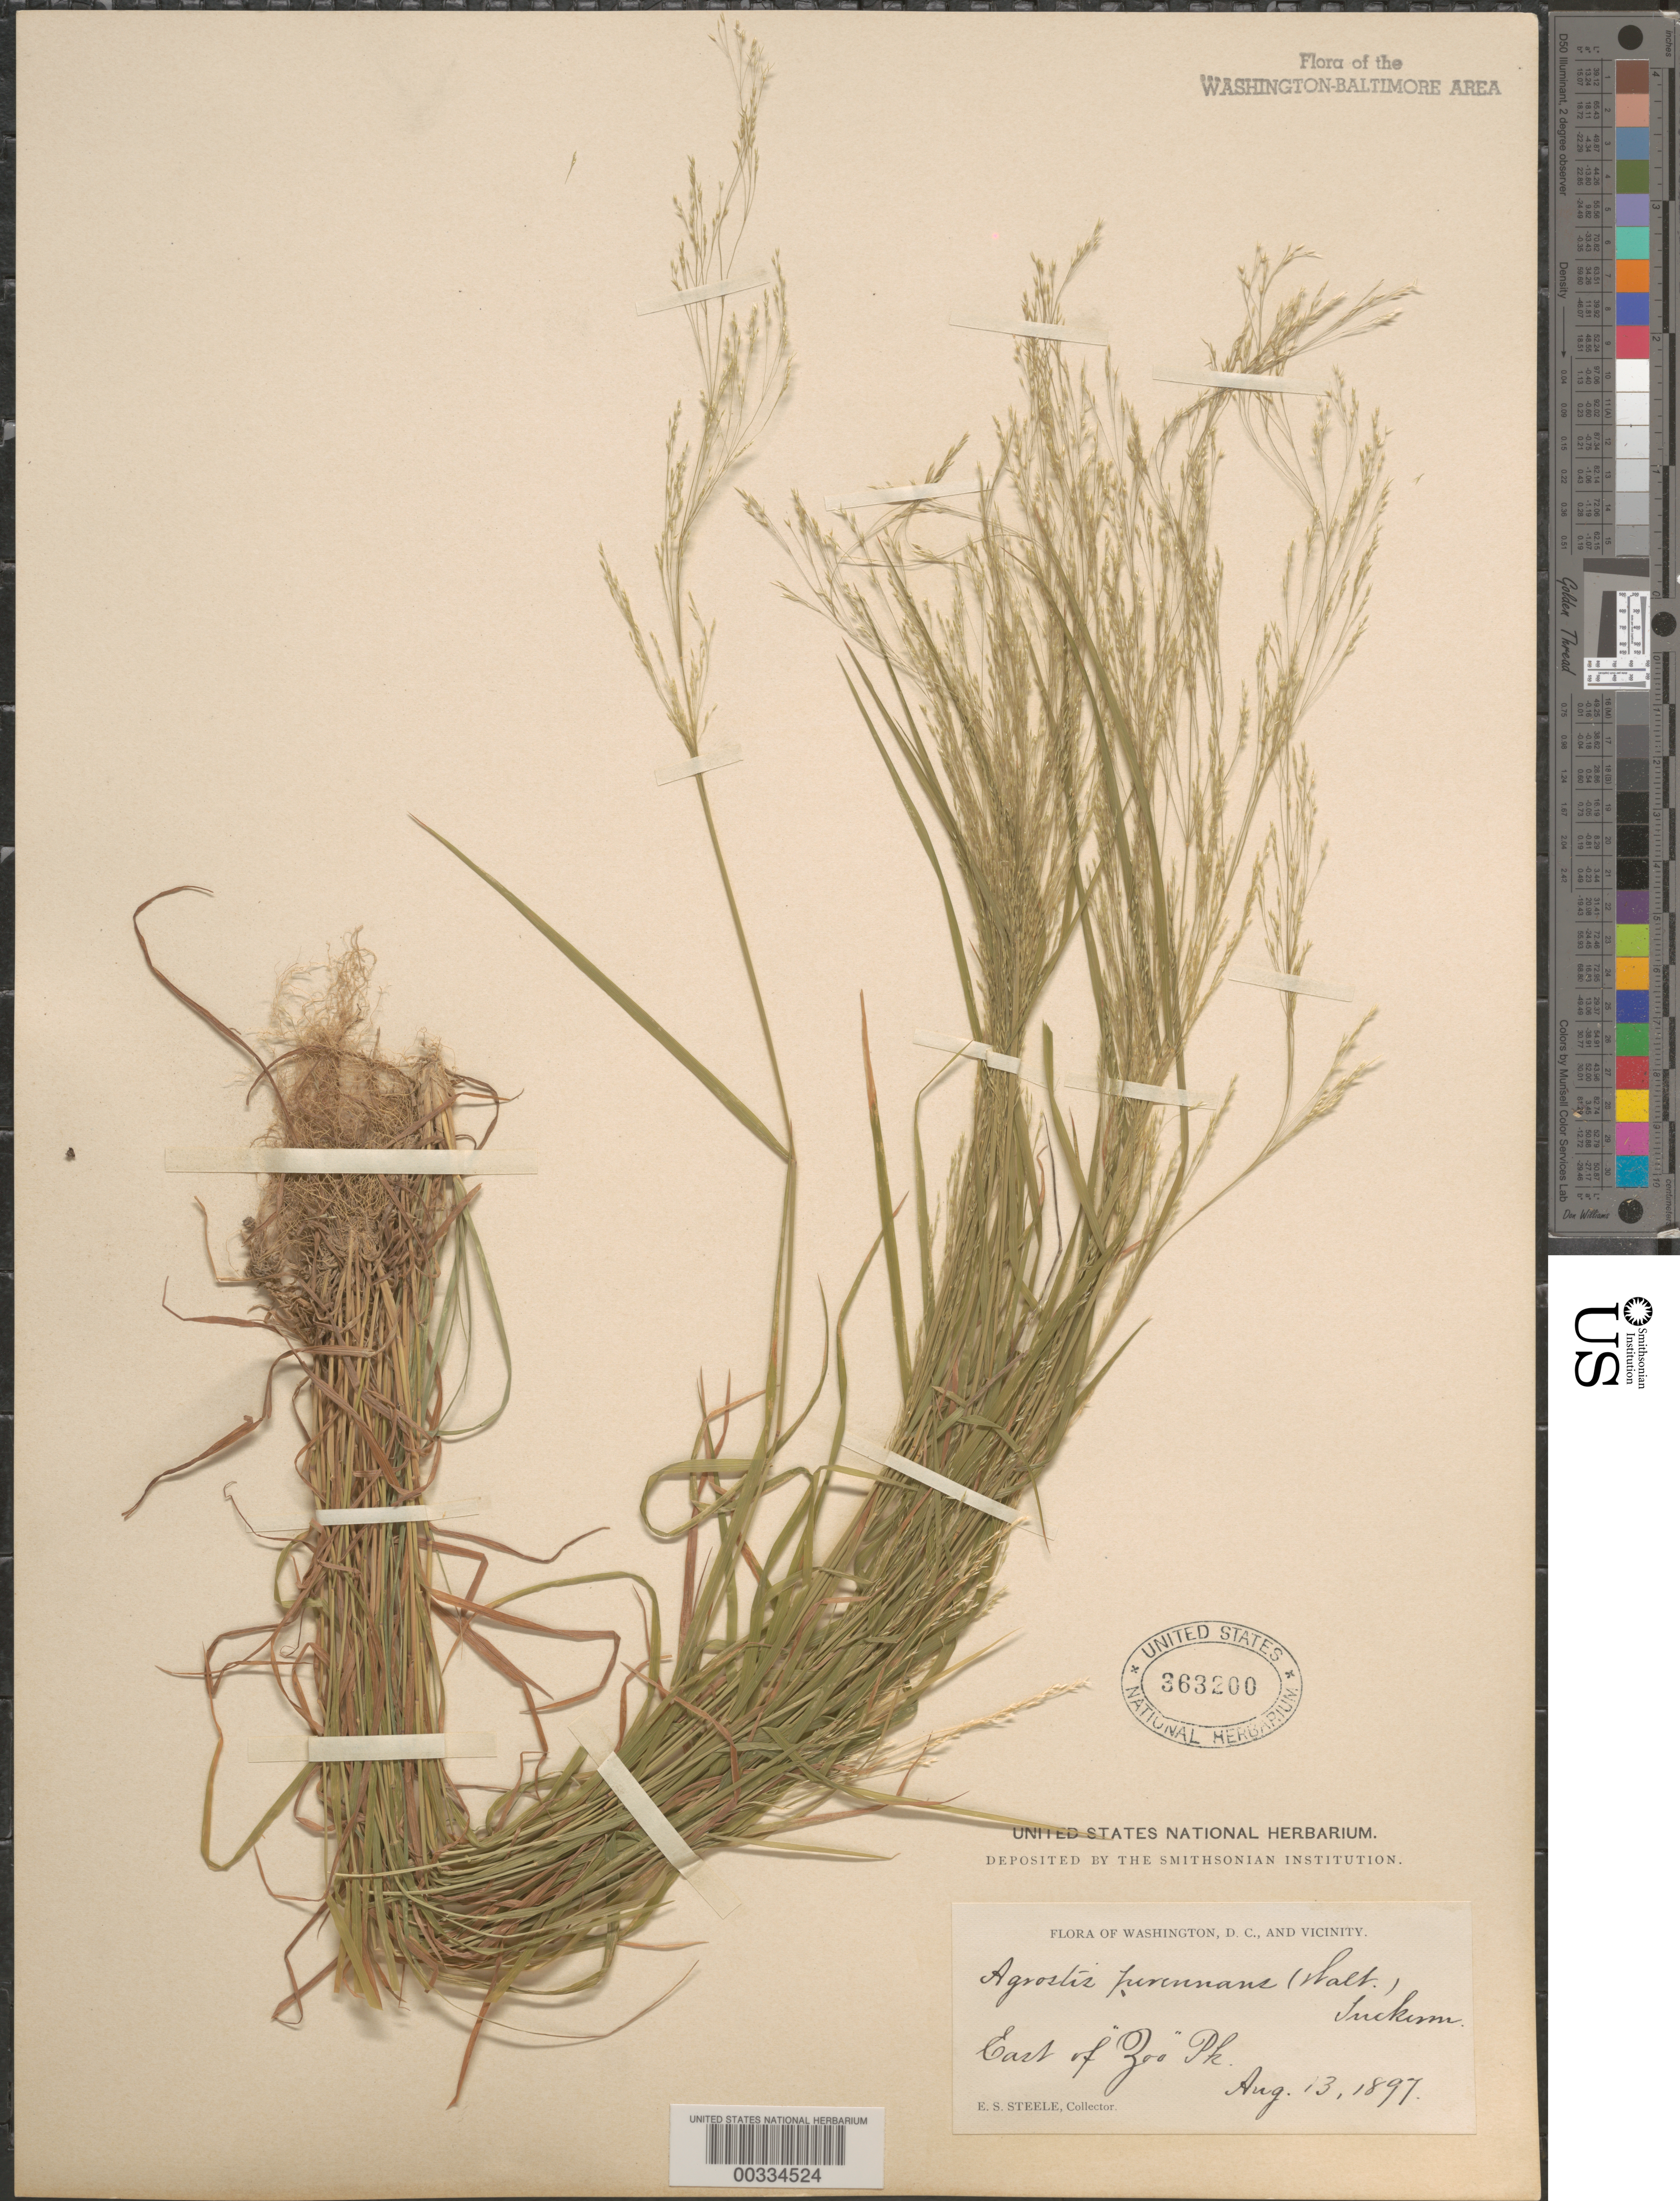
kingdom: Plantae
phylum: Tracheophyta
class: Liliopsida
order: Poales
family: Poaceae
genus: Agrostis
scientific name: Agrostis perennans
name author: (Walter) Tuck.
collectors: E. Steele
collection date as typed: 13 Aug 1897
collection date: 1897-08-13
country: United States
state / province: District of Columbia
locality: East of Zoo Rock Creek Park and Vicinity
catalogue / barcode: US 363200